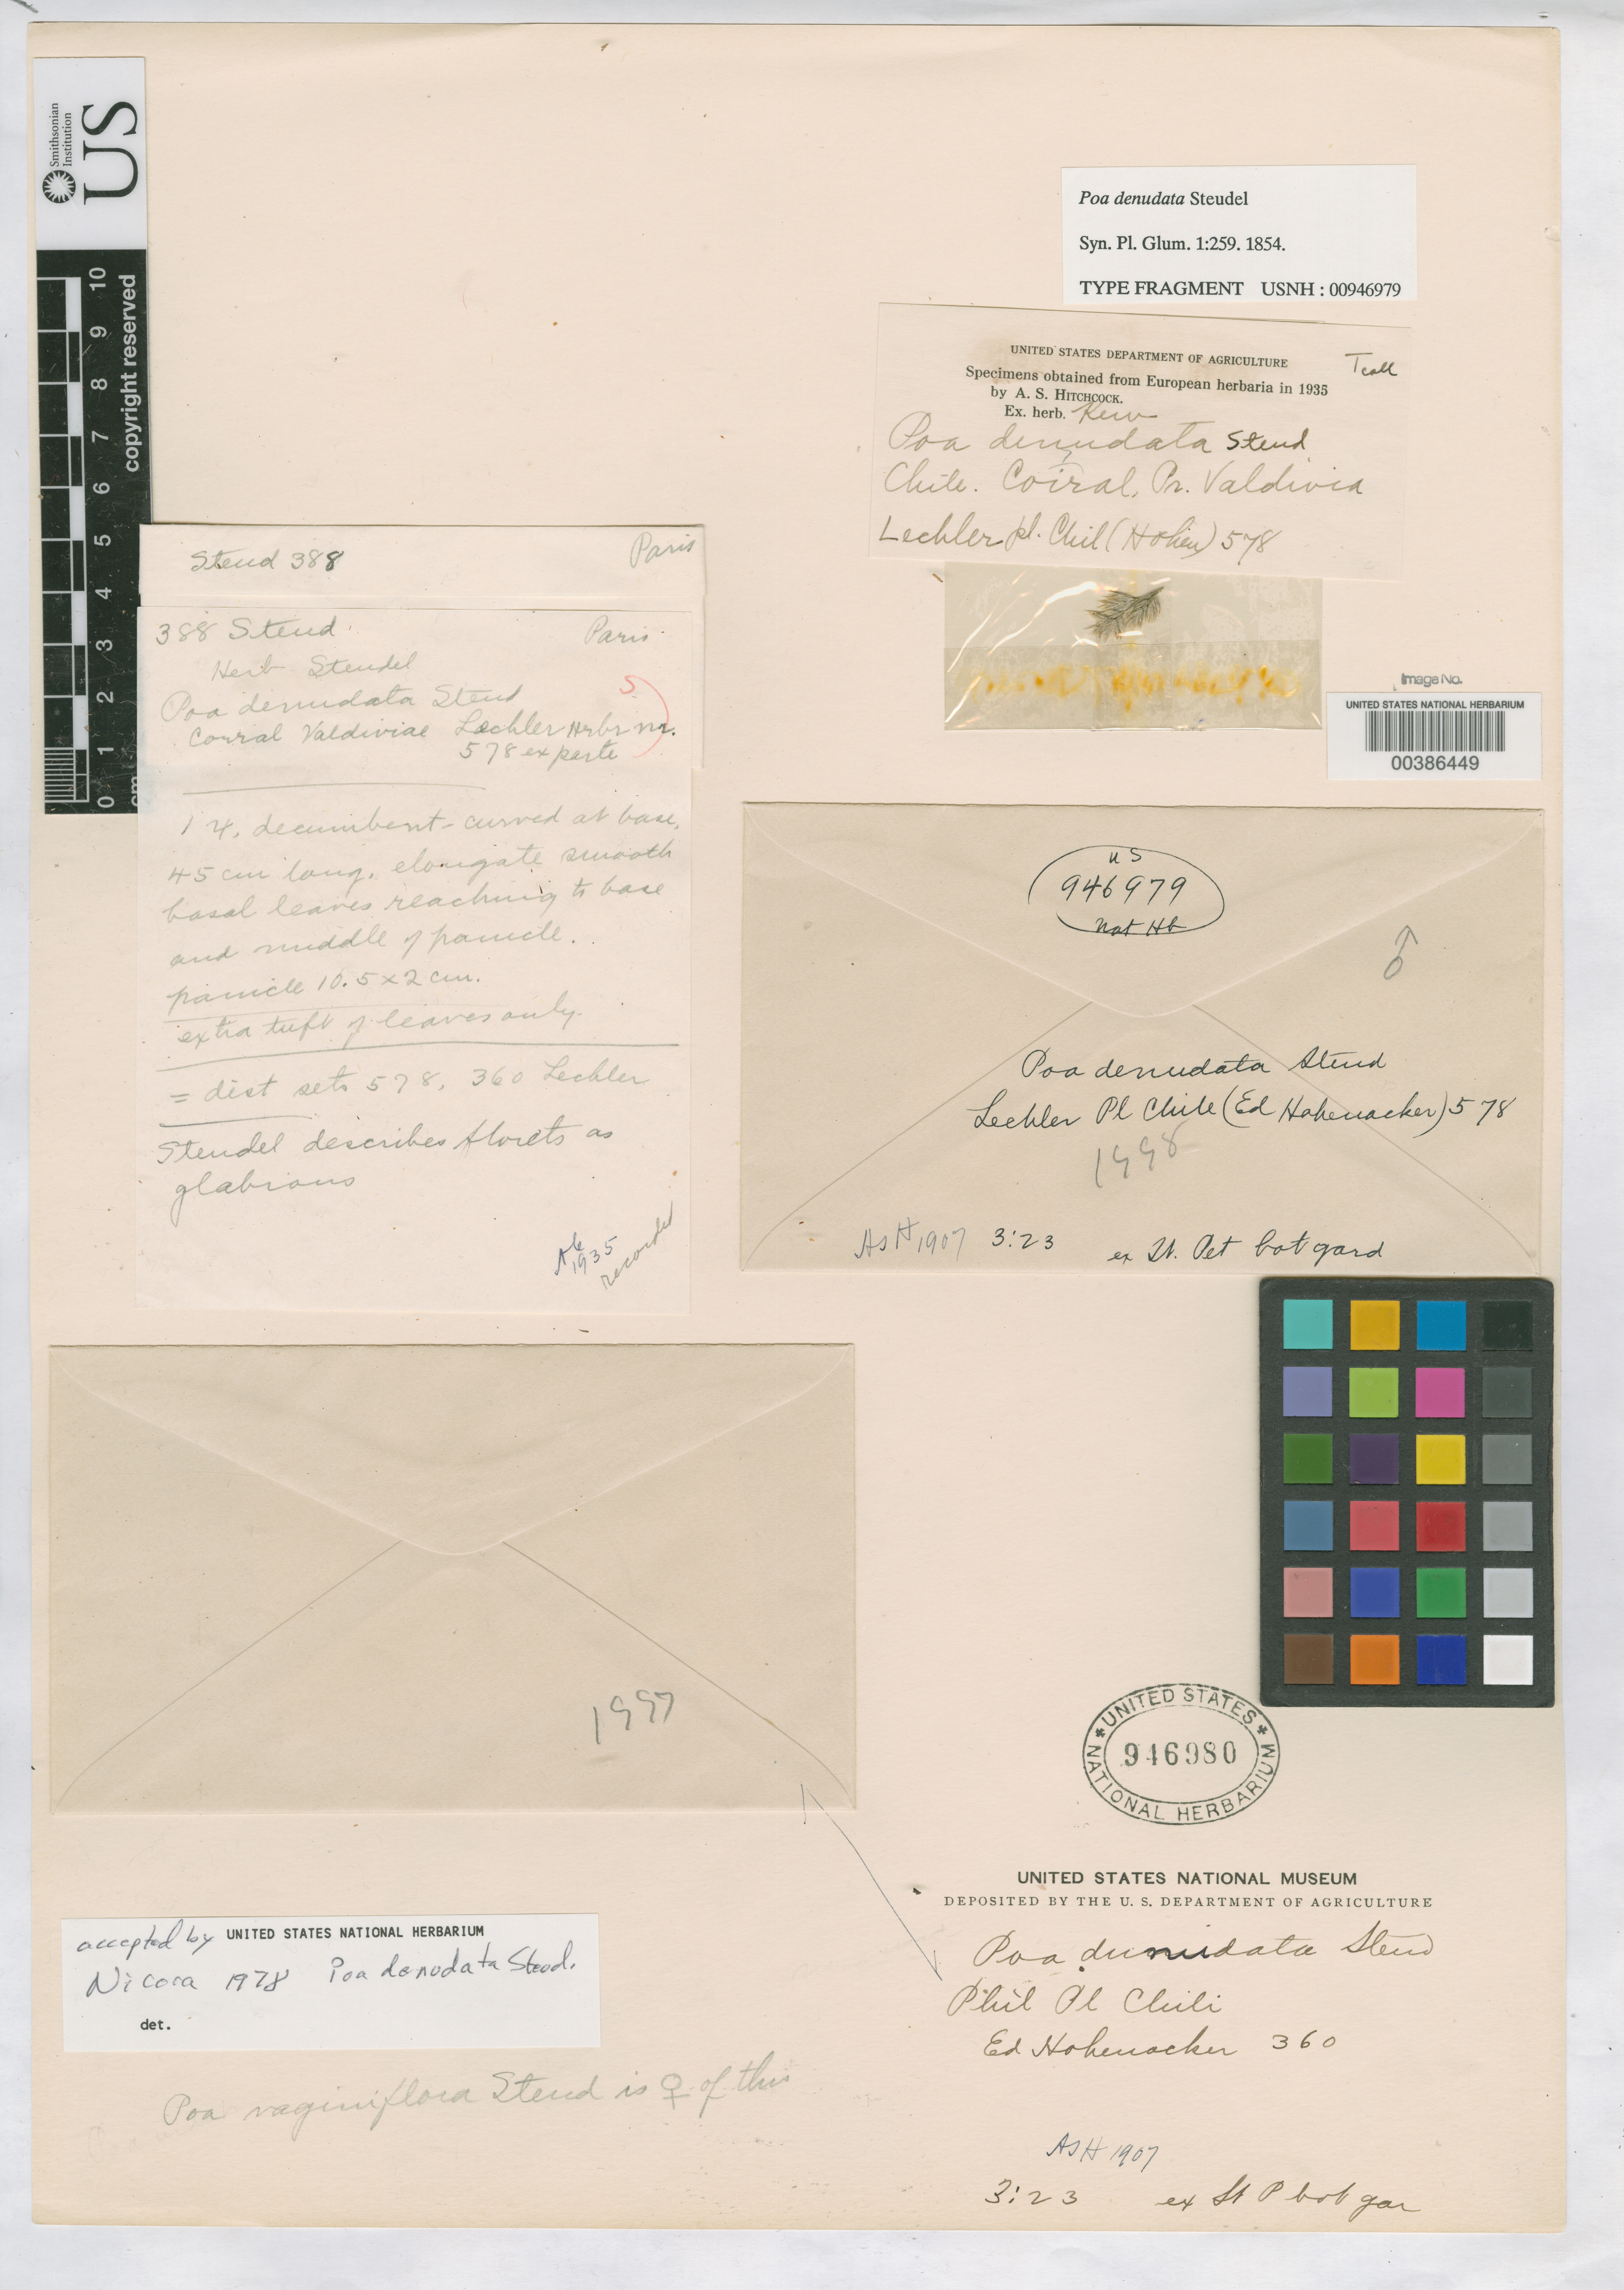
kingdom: Plantae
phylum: Tracheophyta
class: Liliopsida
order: Poales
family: Poaceae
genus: Poa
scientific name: Poa denudata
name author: Steud.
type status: Type Fragment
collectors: W. Lechler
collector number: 578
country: Chile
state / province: Los Ríos (XIV)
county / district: Valdivia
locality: Coiral.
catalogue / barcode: US 946979